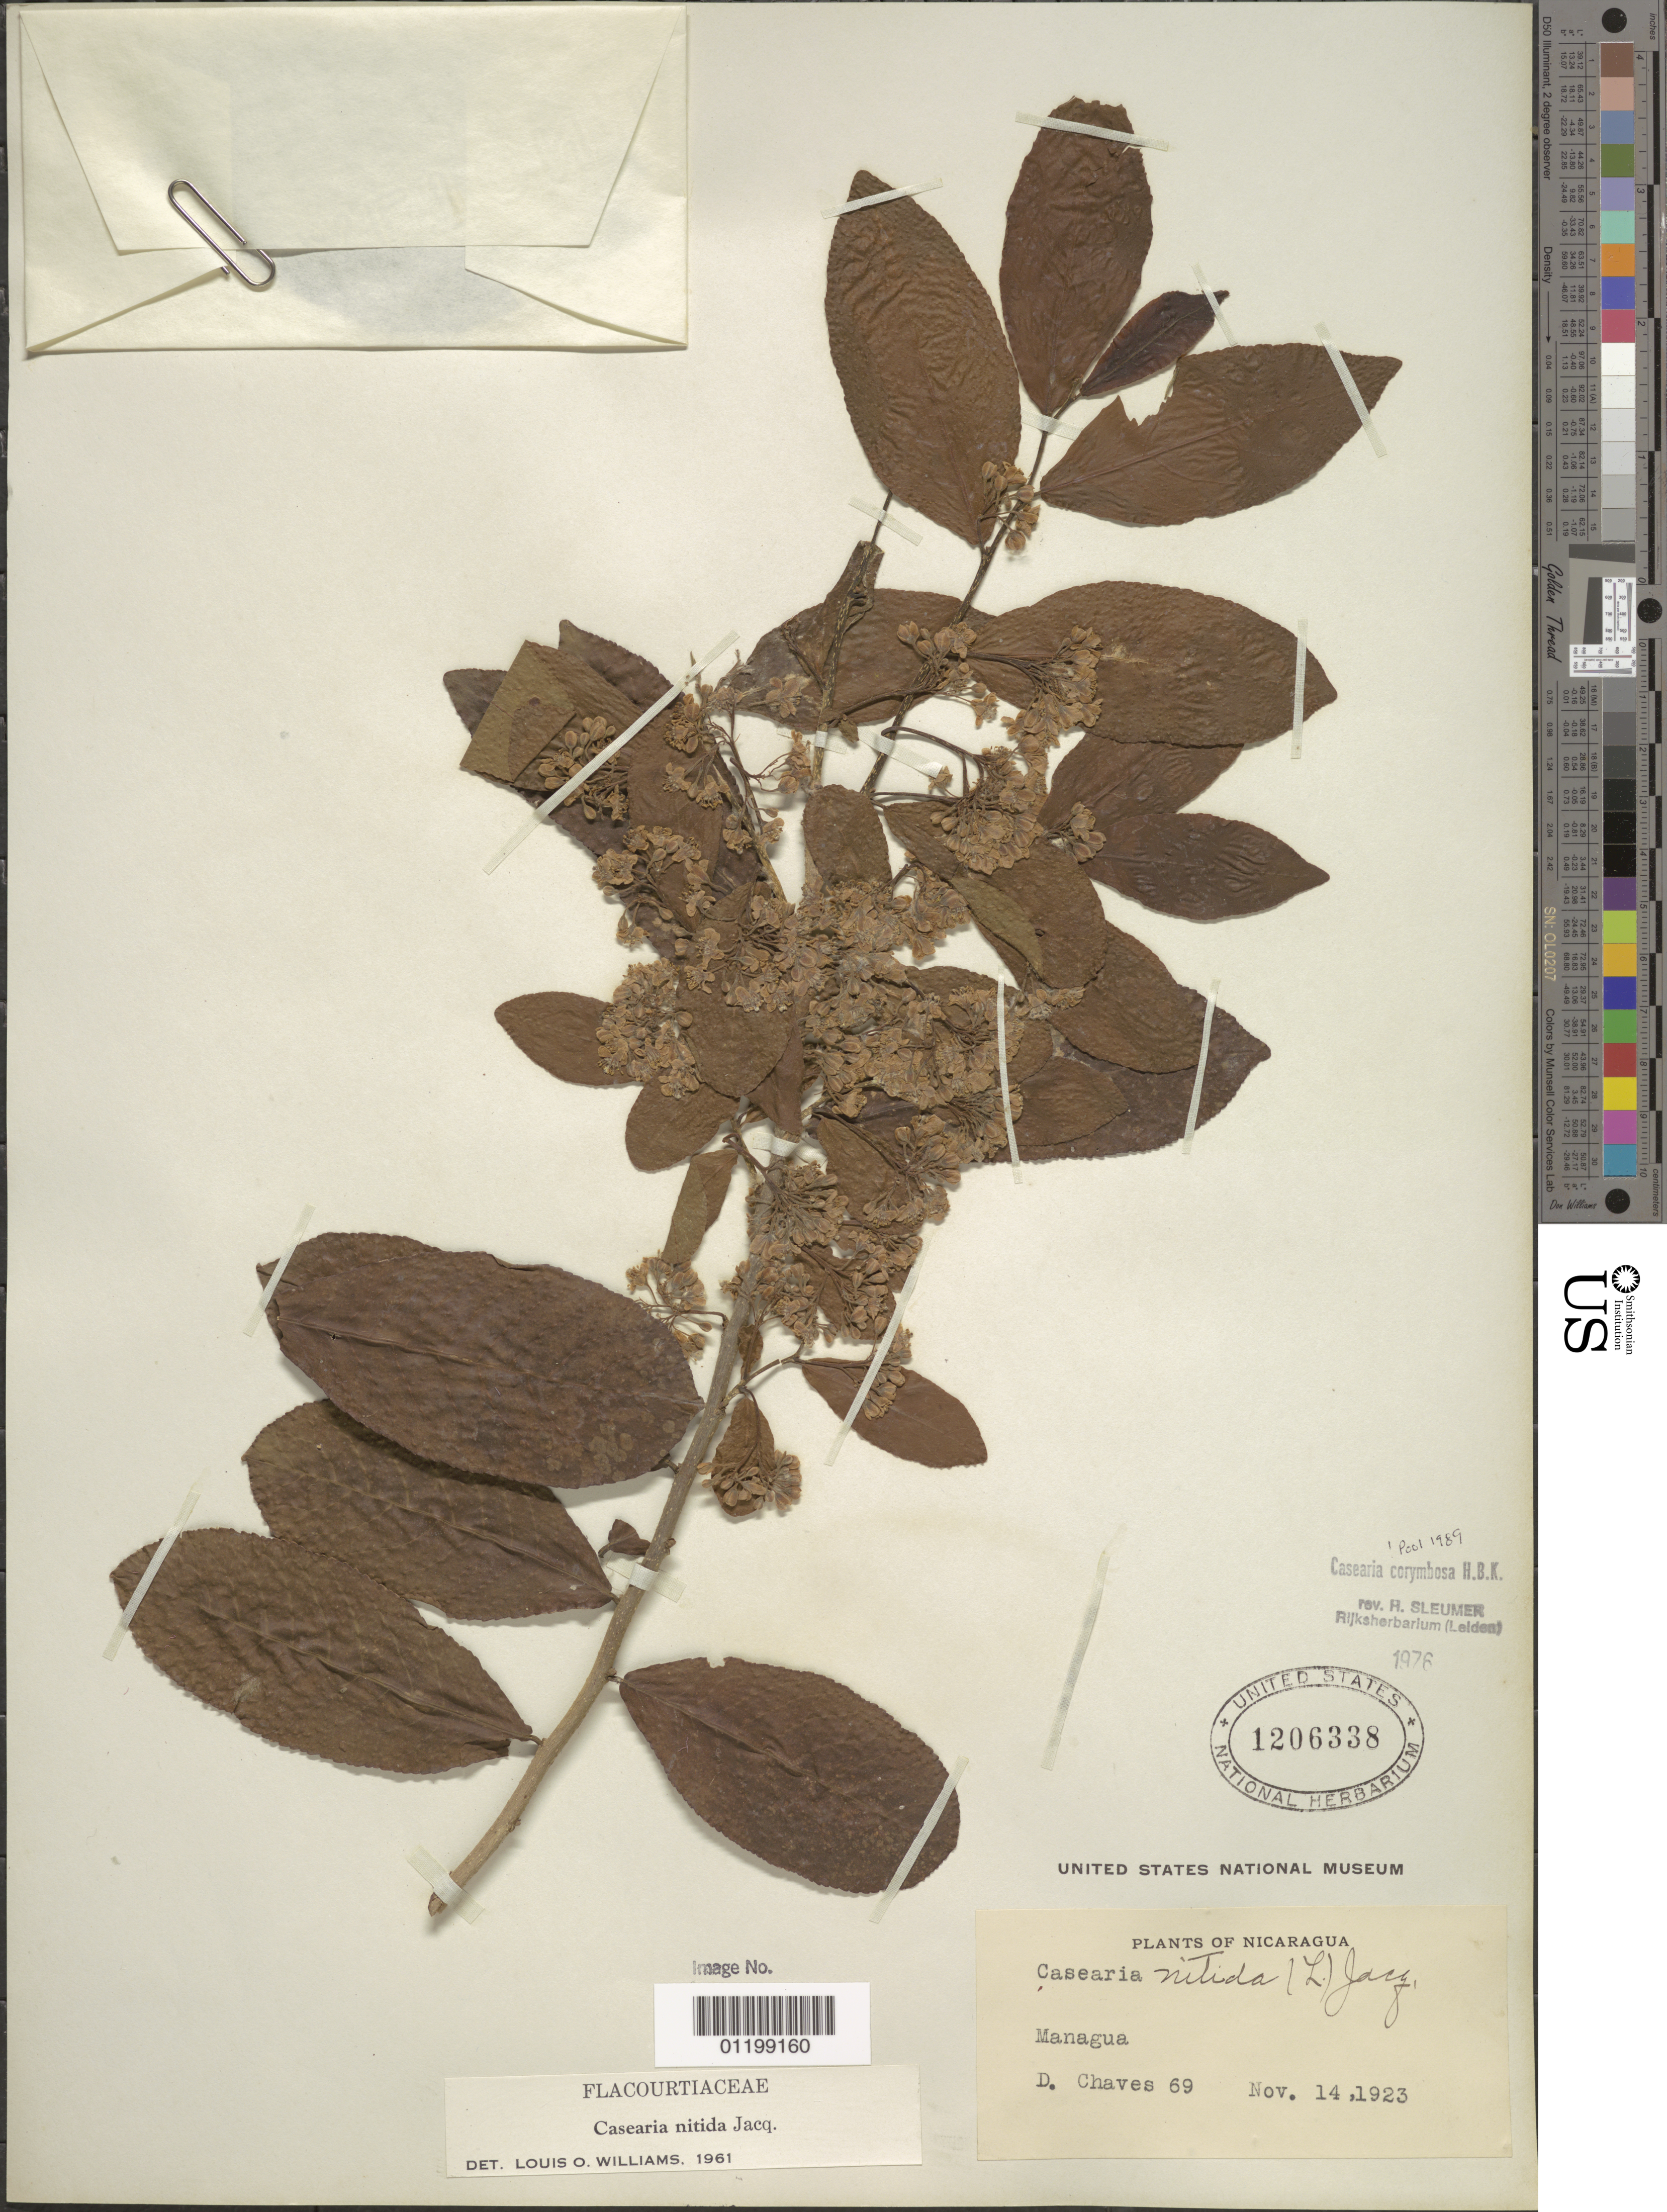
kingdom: Plantae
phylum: Tracheophyta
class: Magnoliopsida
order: Malpighiales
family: Salicaceae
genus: Casearia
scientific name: Casearia corymbosa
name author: Kunth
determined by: Sleumer, H. O.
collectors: D. Chaves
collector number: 69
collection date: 1923-11-14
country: Nicaragua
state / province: Managua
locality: Managua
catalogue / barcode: US 1206338